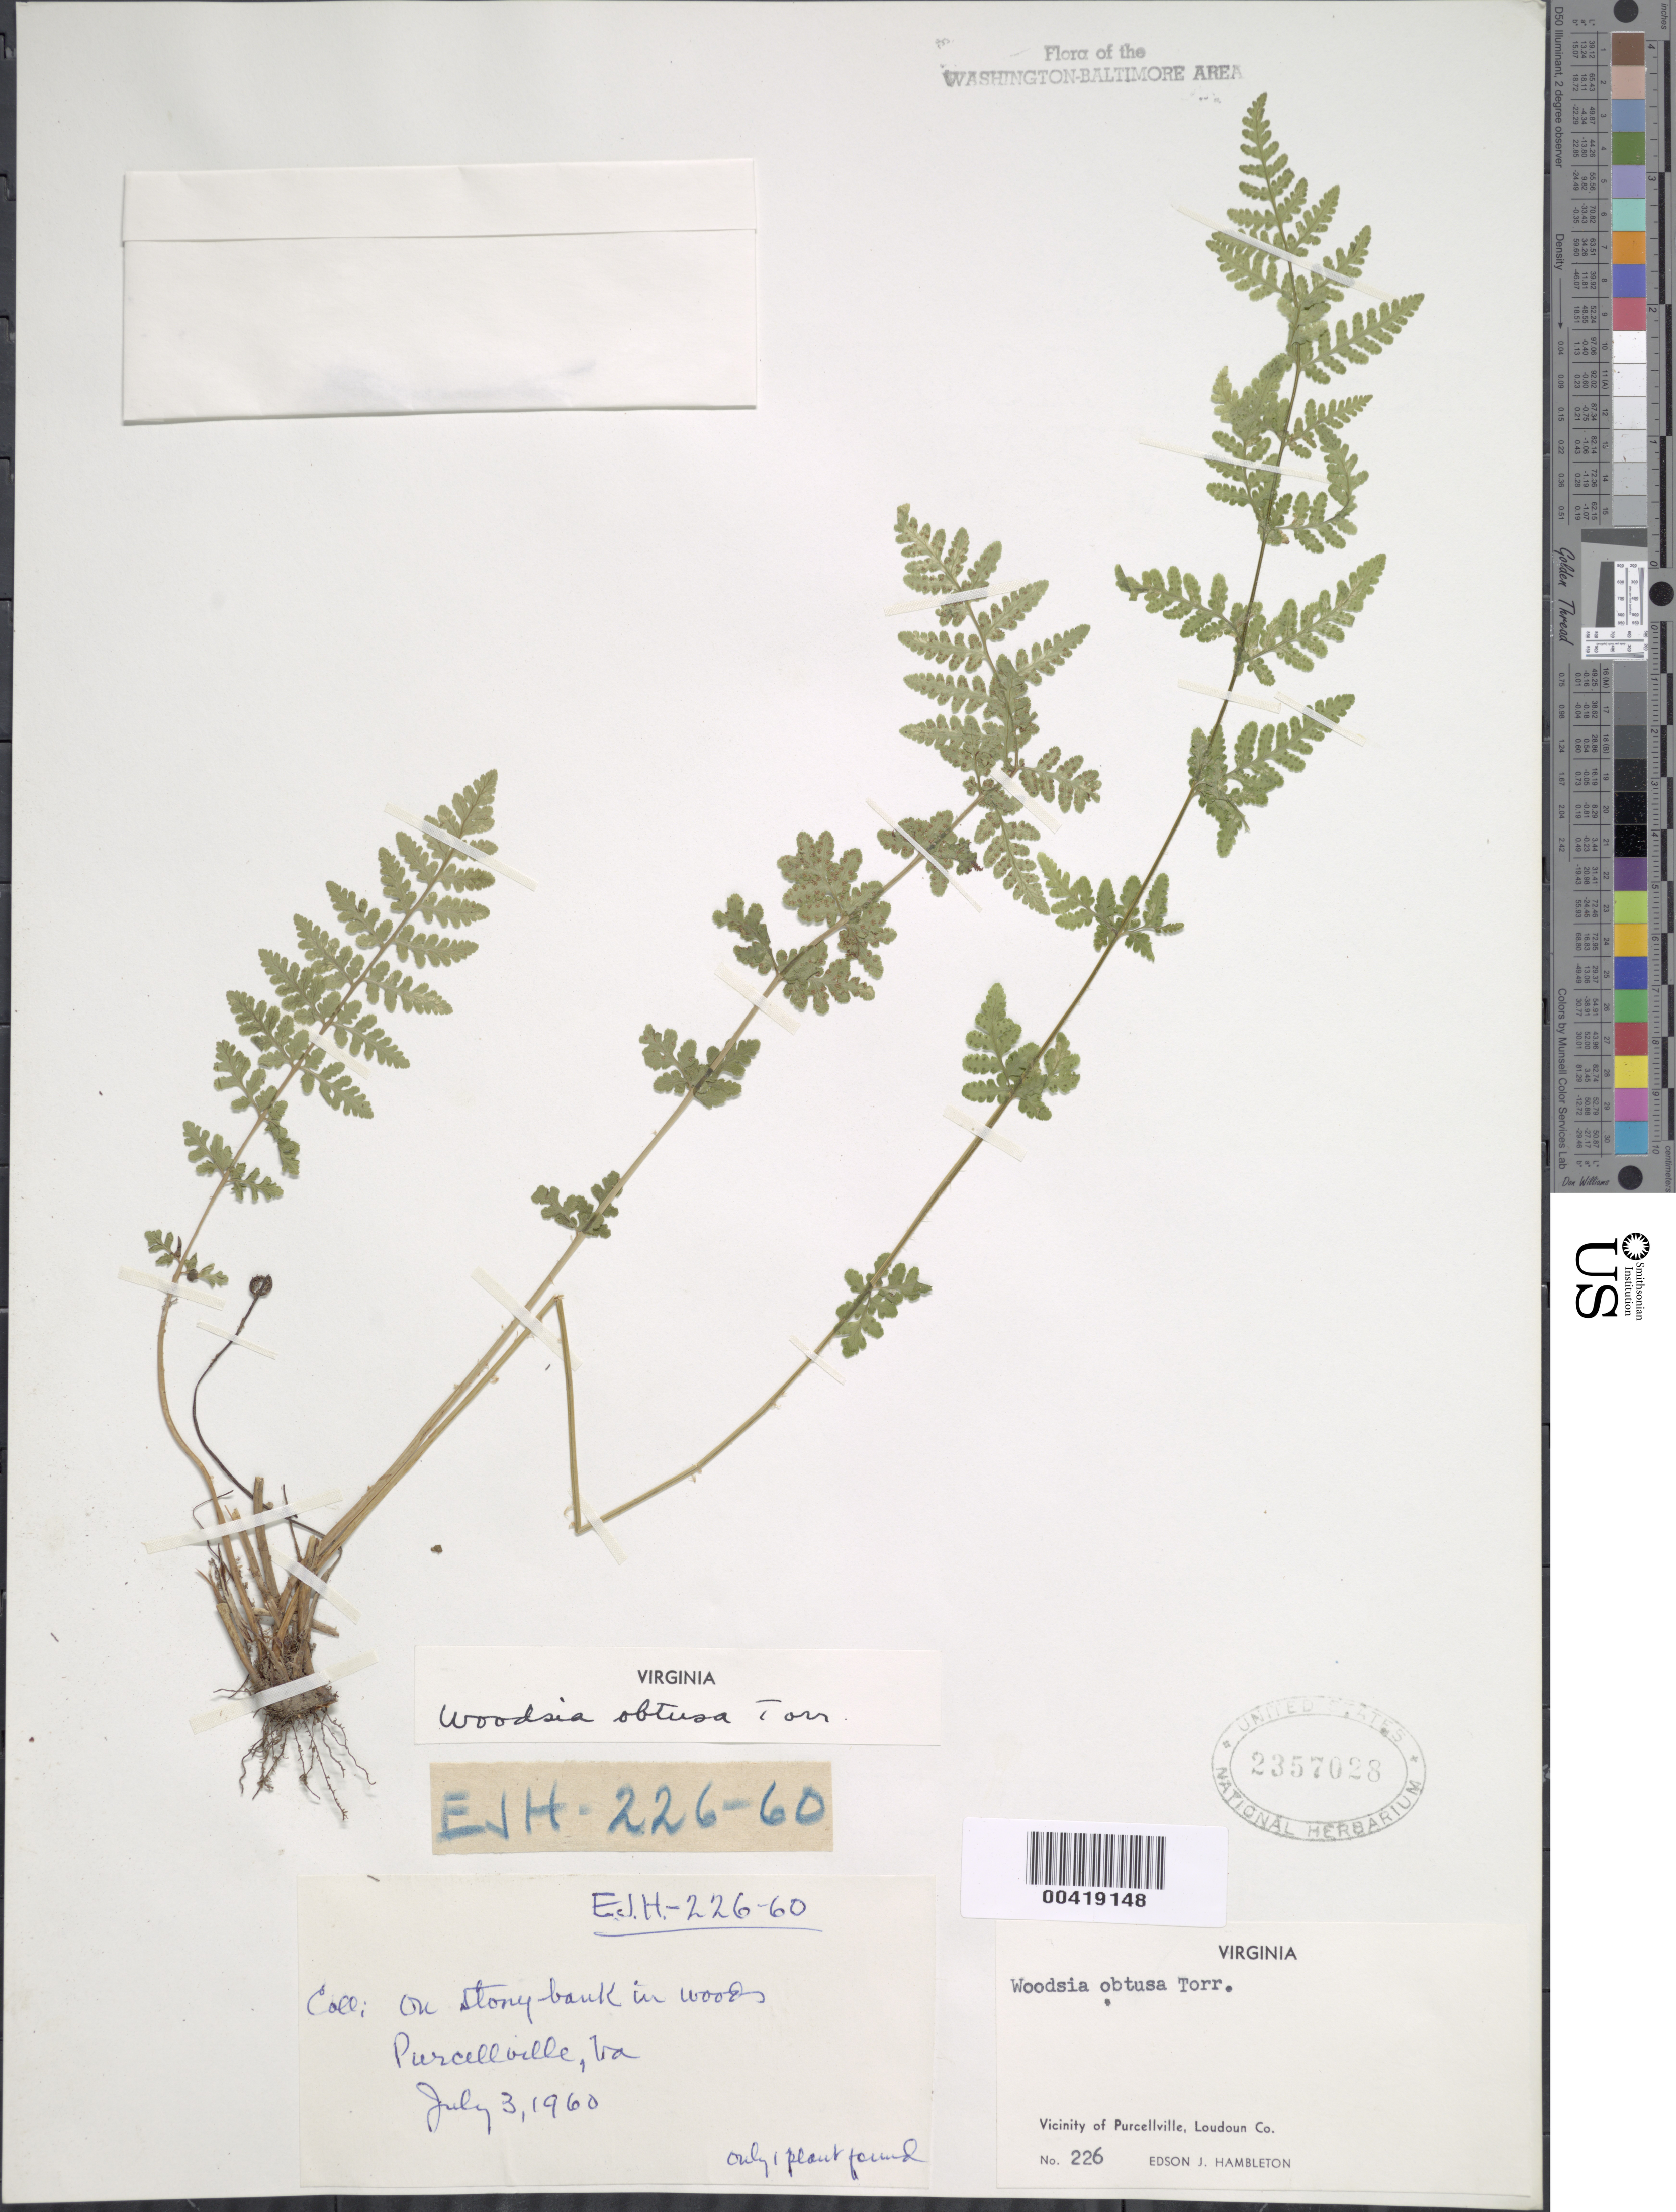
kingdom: Plantae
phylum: Tracheophyta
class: Polypodiopsida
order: Polypodiales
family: Woodsiaceae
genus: Woodsia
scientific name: Woodsia obtusa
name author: (Spreng.) Torr.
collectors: E. Hambleton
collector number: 226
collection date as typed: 03 Jul 1960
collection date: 1960-07-03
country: United States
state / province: Virginia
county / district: Loudoun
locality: Purcellville vicinity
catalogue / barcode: US 2357028